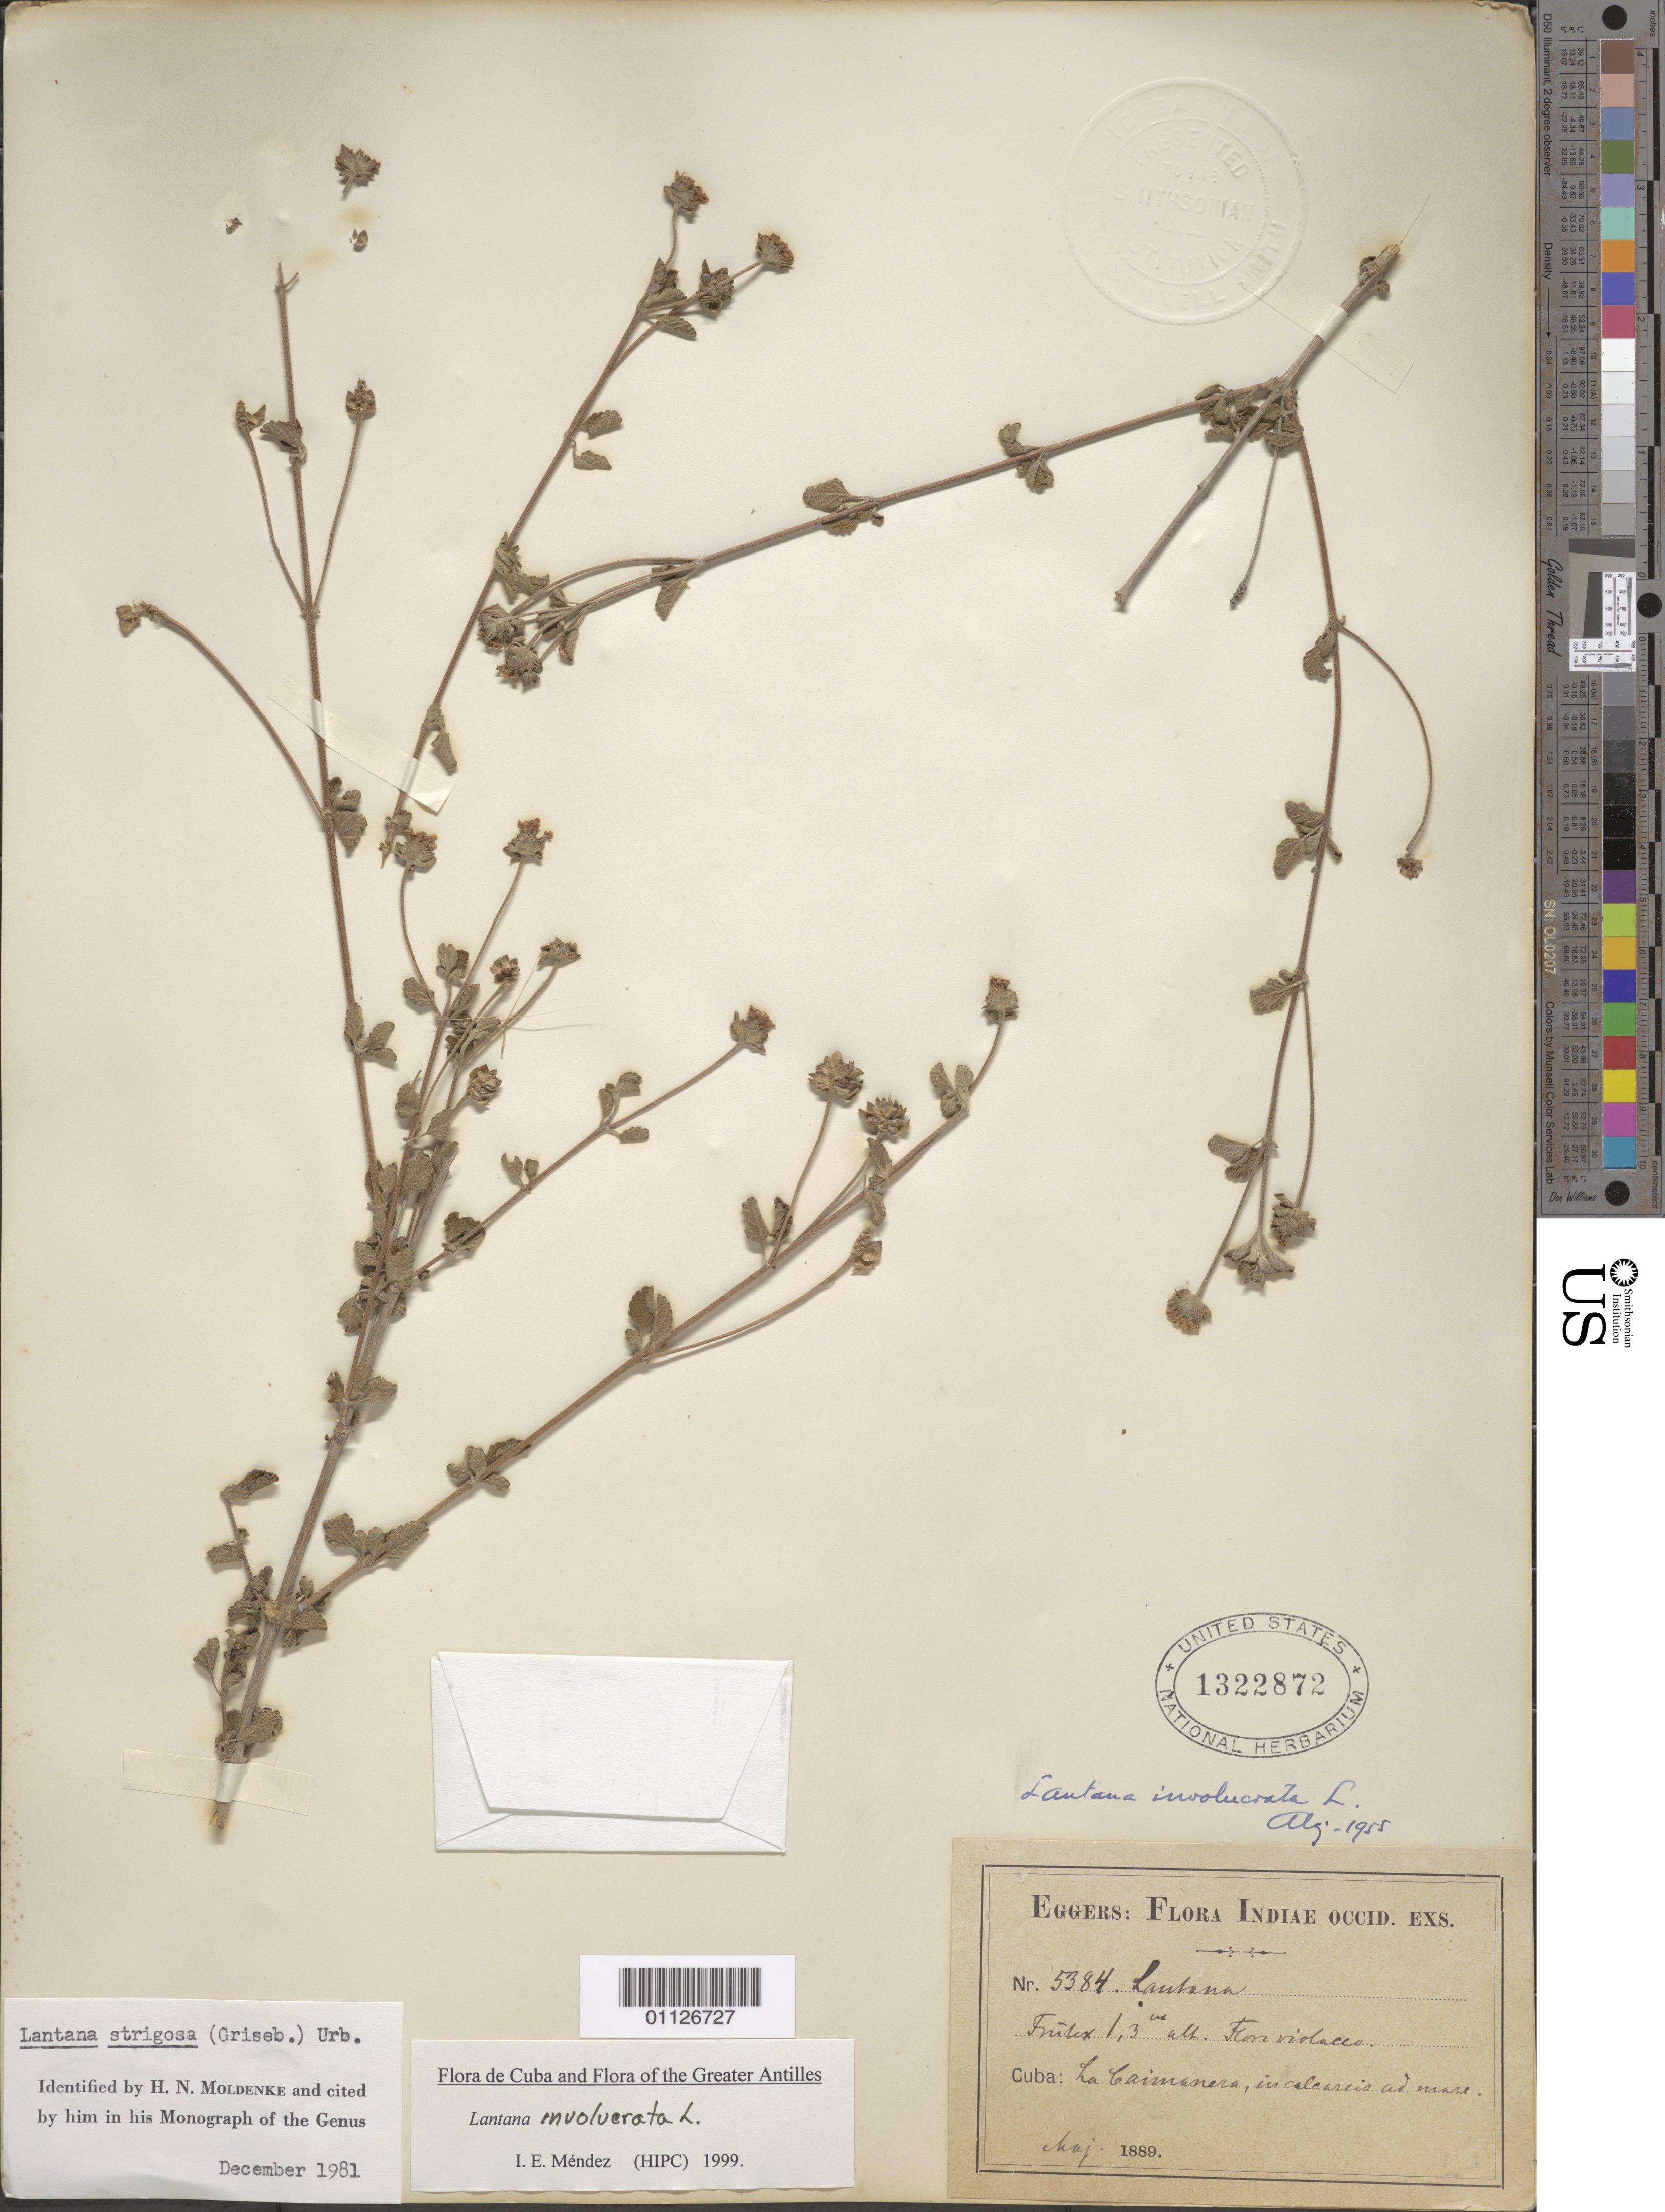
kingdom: Plantae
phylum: Tracheophyta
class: Magnoliopsida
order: Lamiales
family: Verbenaceae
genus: Lantana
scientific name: Lantana involucrata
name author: L.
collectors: H. F. A. von Eggers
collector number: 5384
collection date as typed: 01 May 1889 to 31 May 1889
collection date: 1889-05-01/1889-05-31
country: Cuba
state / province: Granma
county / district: Manzanillo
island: Cuba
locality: La Caimanera, in calcaris ad mare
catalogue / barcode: US 1322872